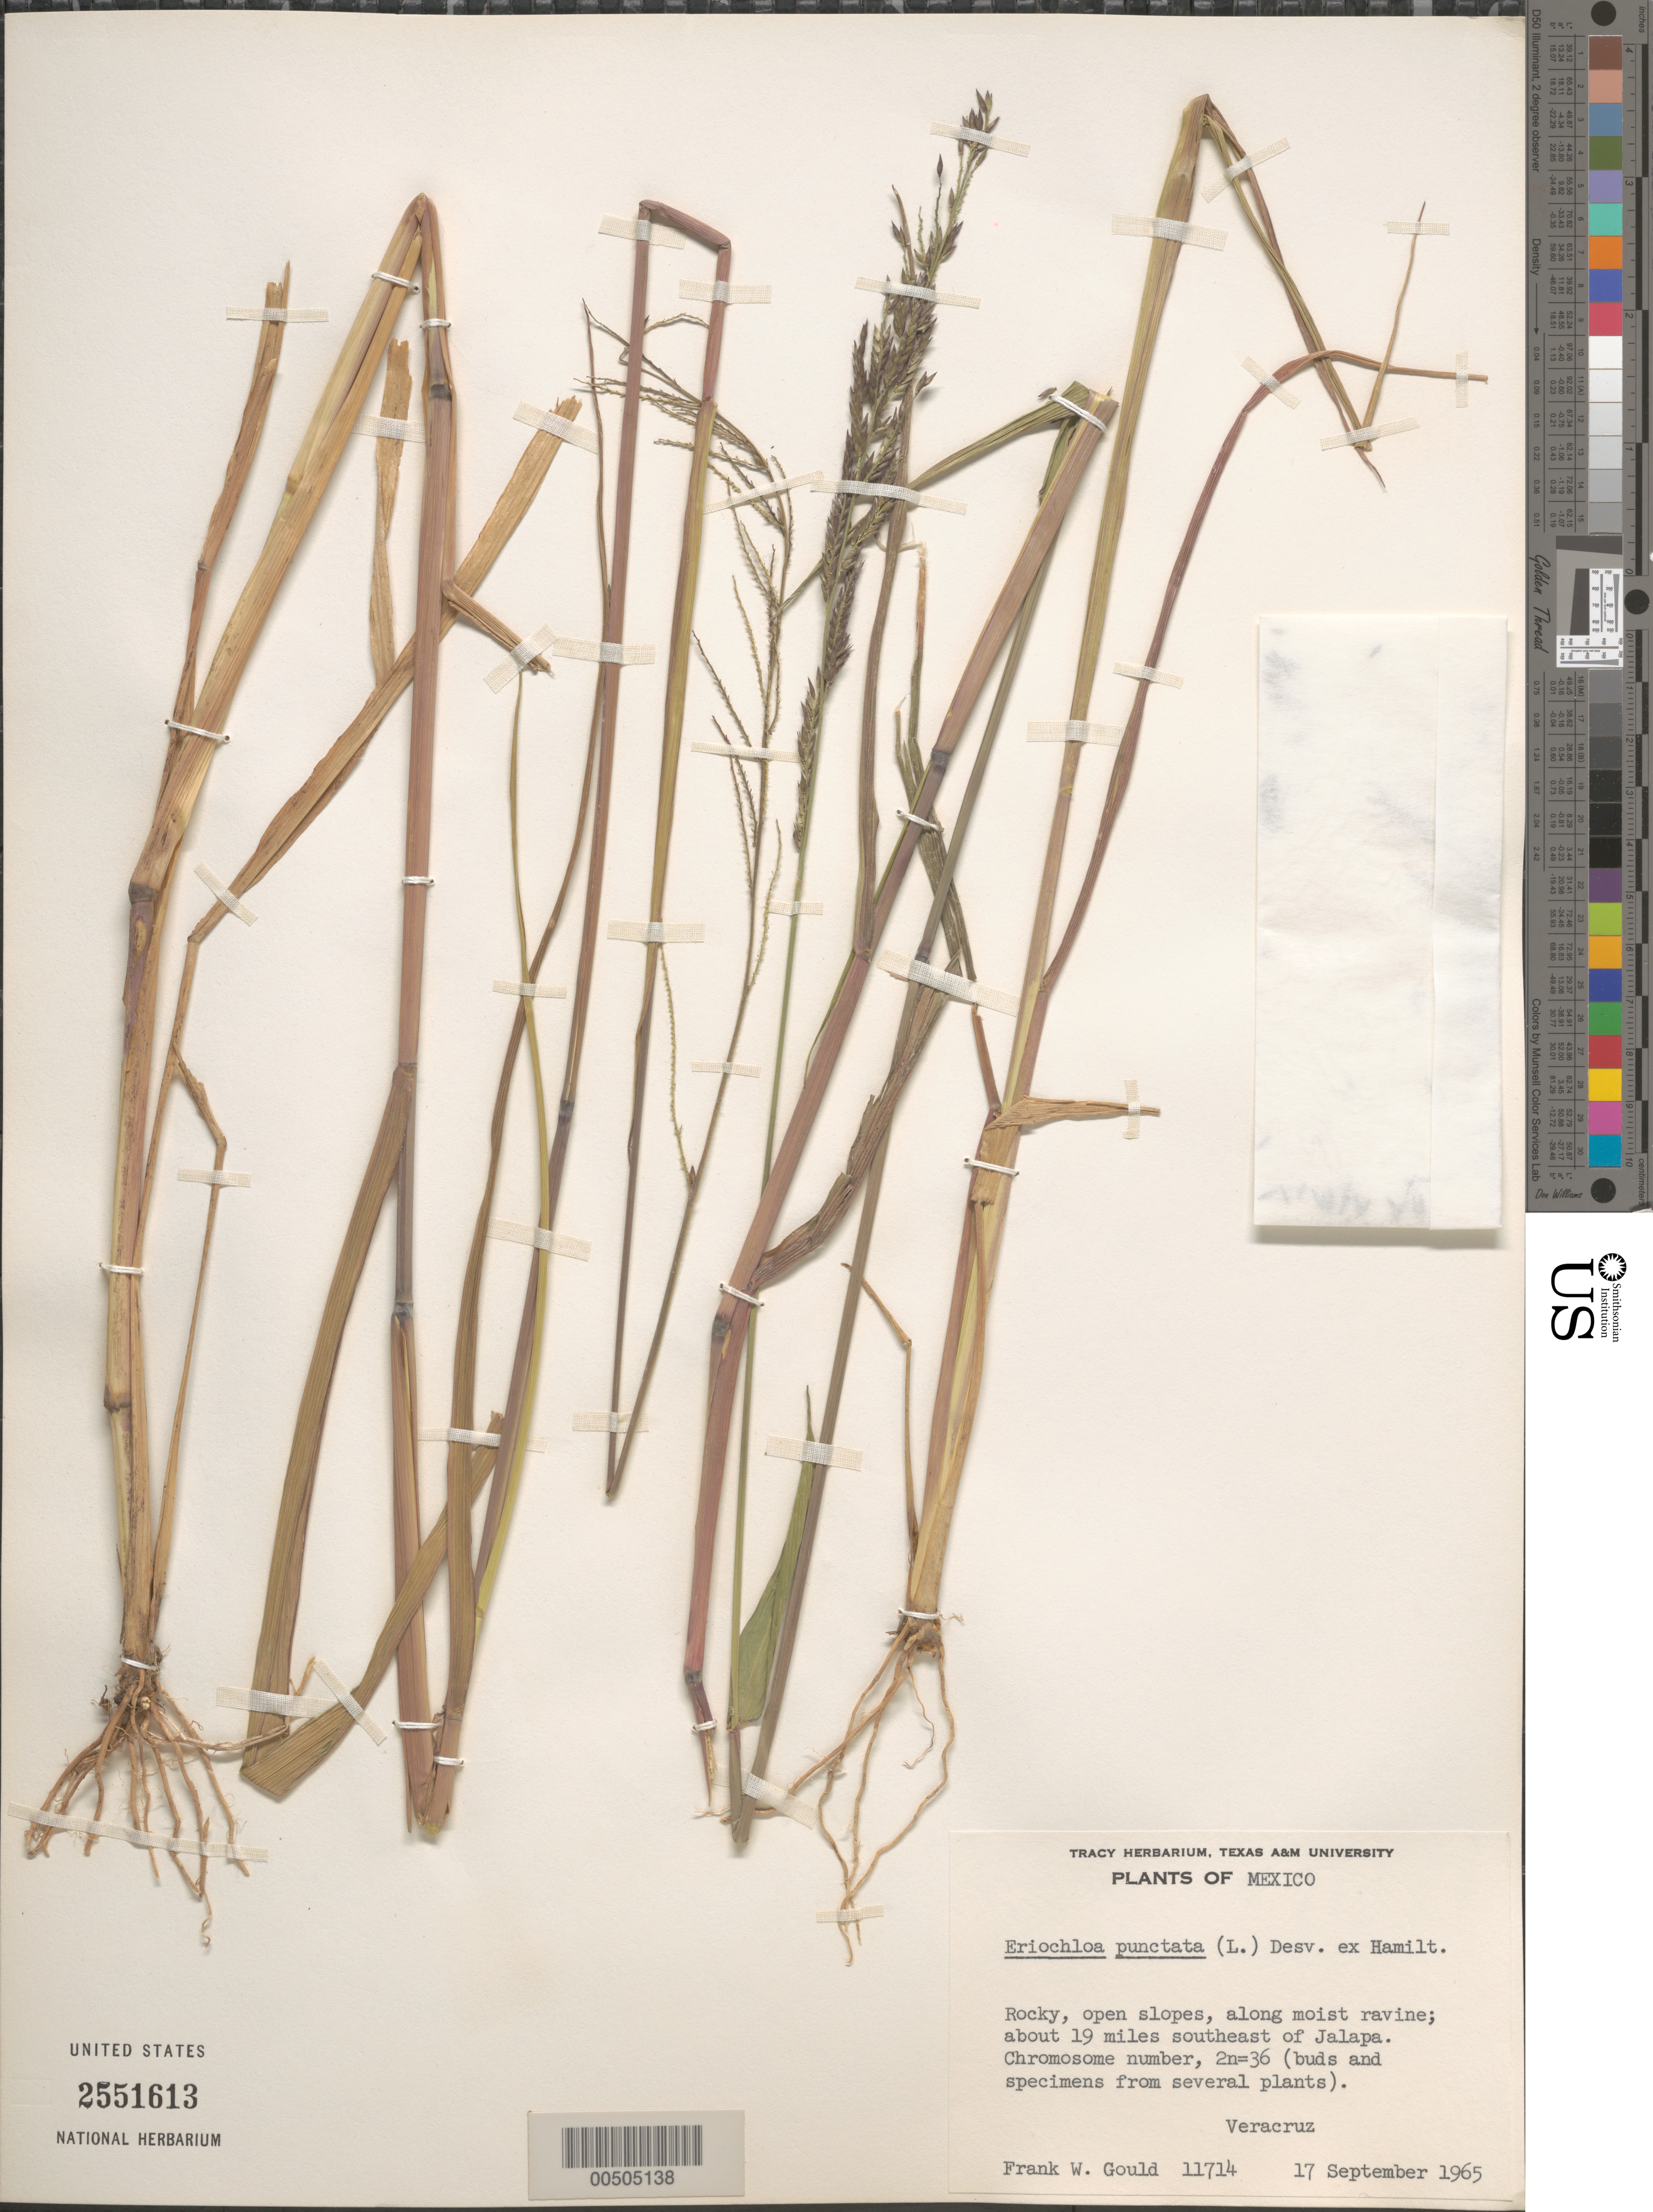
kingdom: Plantae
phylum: Tracheophyta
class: Liliopsida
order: Poales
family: Poaceae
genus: Eriochloa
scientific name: Eriochloa punctata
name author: (L.) Desv. ex Ham.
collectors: F. W. Gould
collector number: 11714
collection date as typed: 17 Sep 1965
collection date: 1965-09-17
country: Mexico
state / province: Veracruz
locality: About 19 mi SE of Jalapa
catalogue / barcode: US 2551613